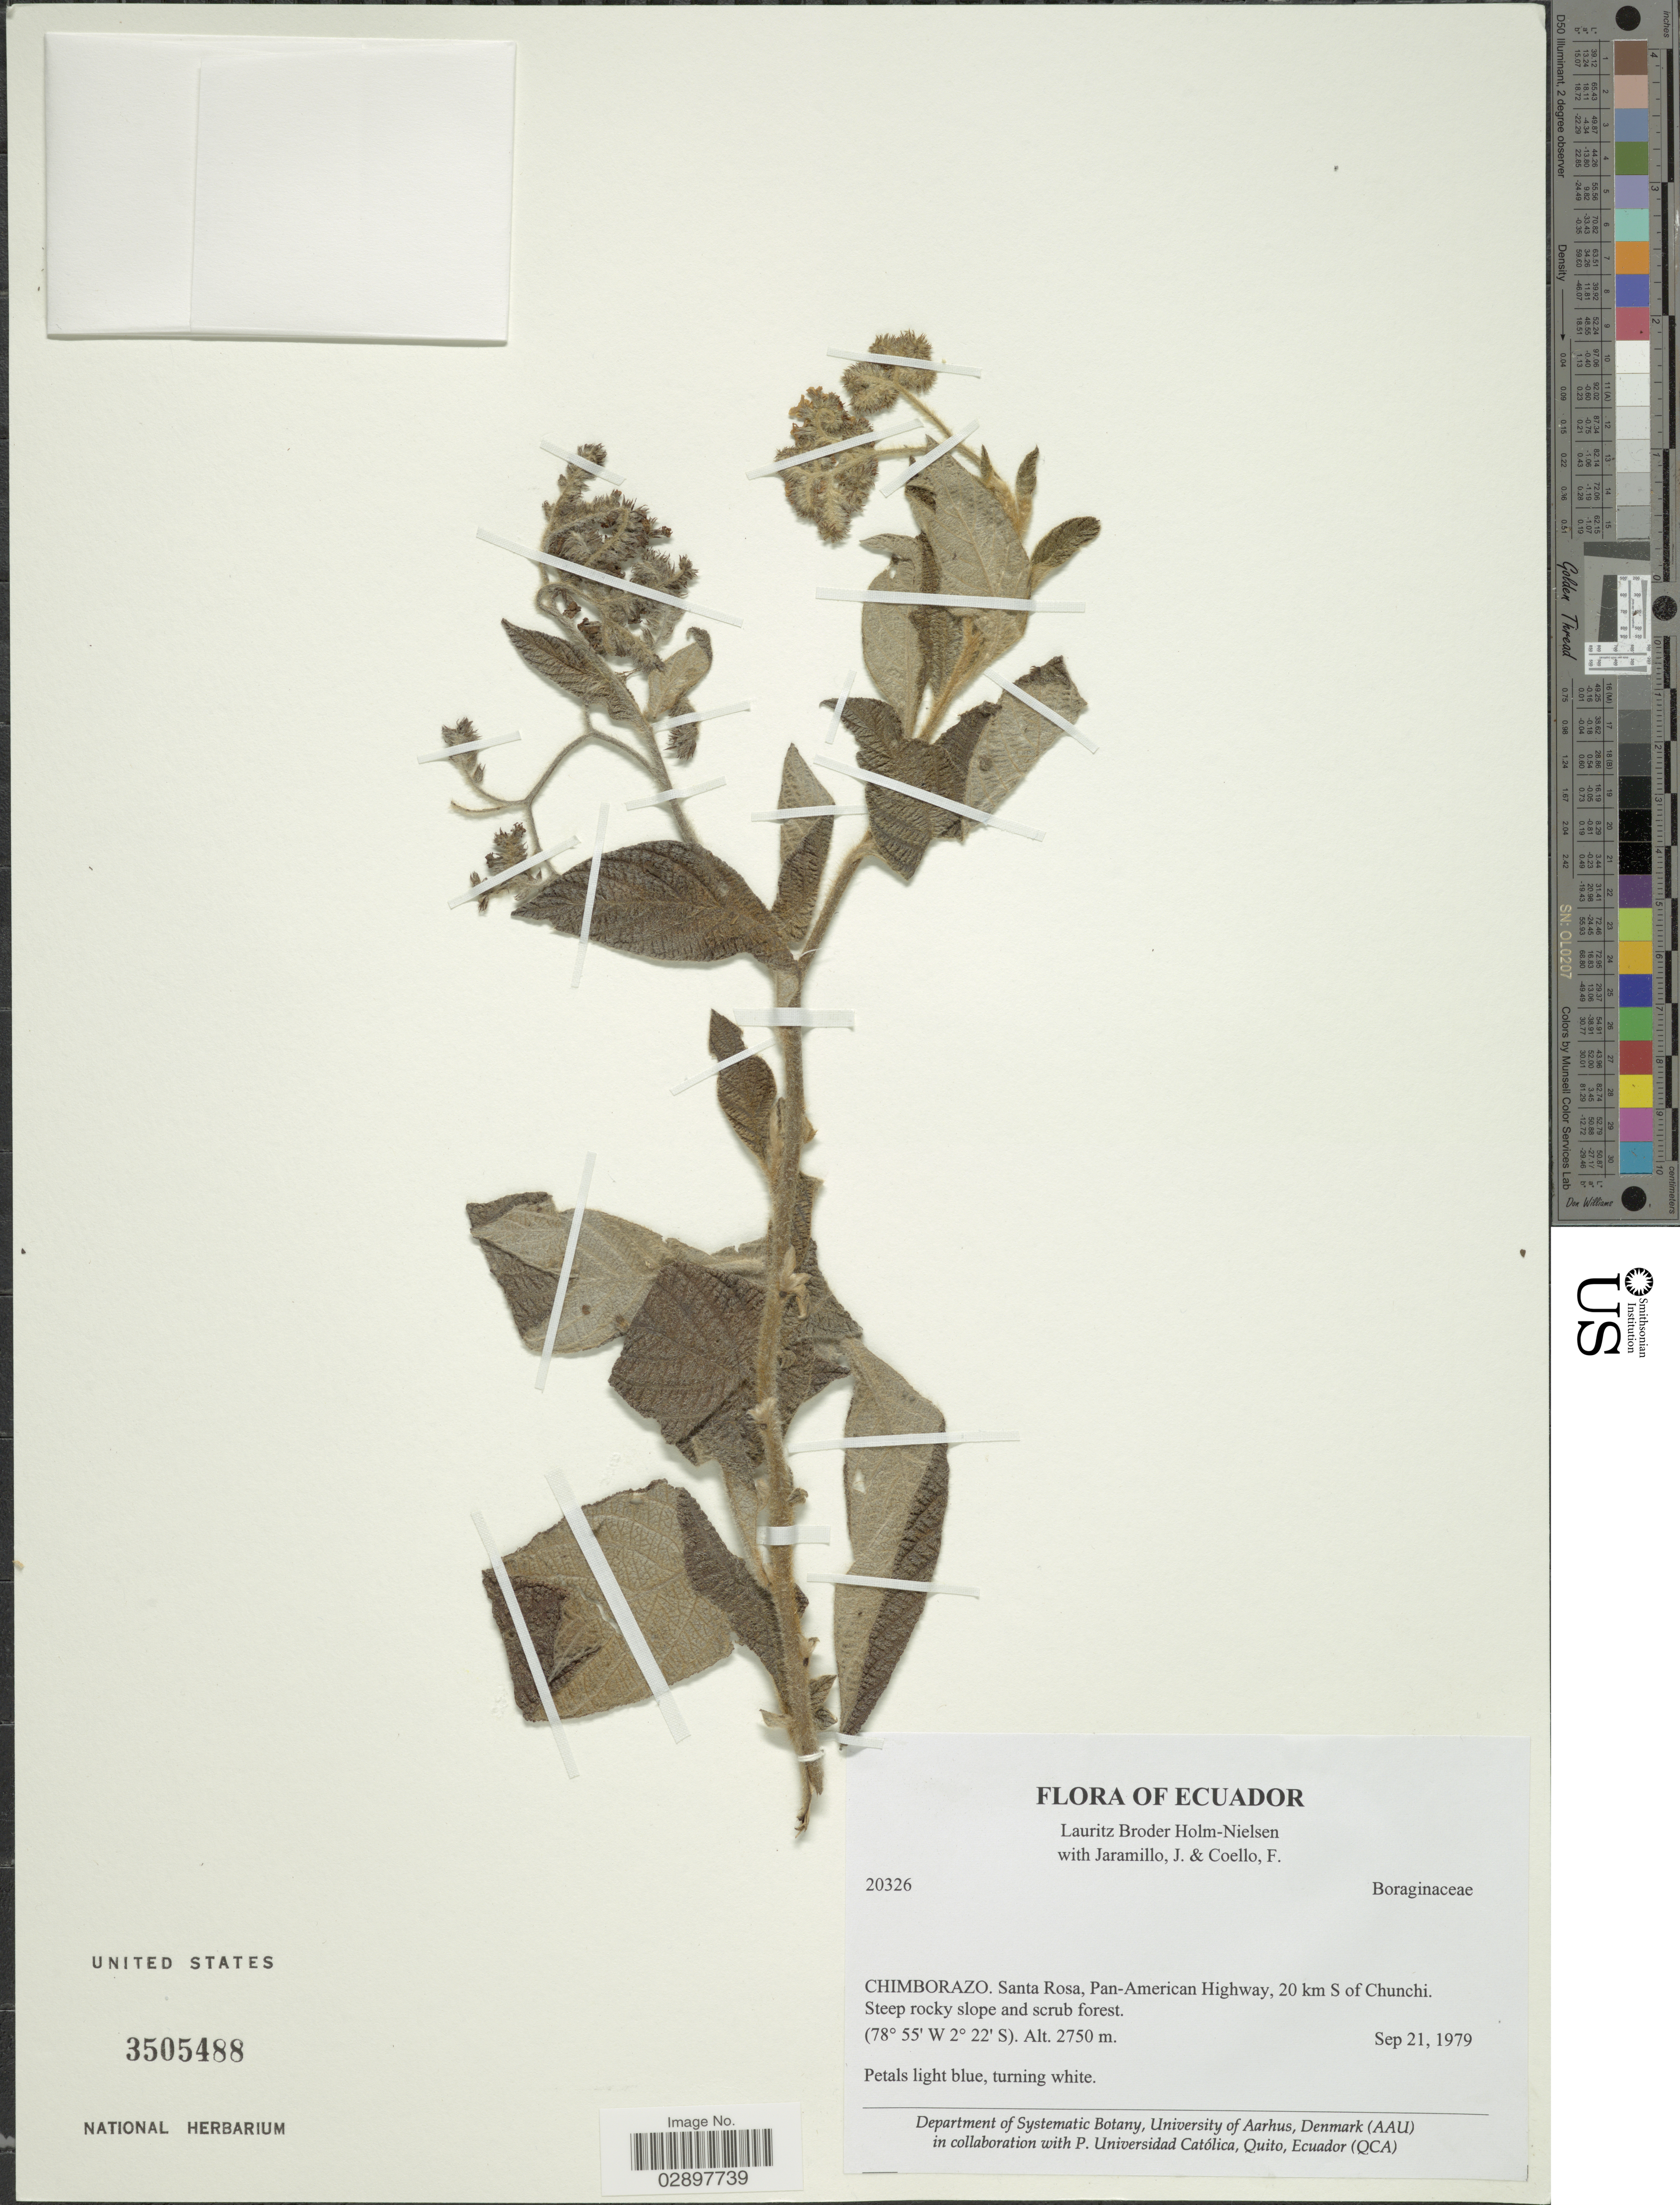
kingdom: Plantae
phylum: Tracheophyta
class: Magnoliopsida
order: Boraginales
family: Heliotropiaceae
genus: Tournefortia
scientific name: Tournefortia sp.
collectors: L. B. Holm-Nielsen, Jaramillo, -- & F. Coello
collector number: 20326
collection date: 1979-09-21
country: Ecuador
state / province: Chimborazo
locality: Santa Rosa, Pan-American Highway, 20 km S of Chunchi.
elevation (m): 2750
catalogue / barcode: US 3505488